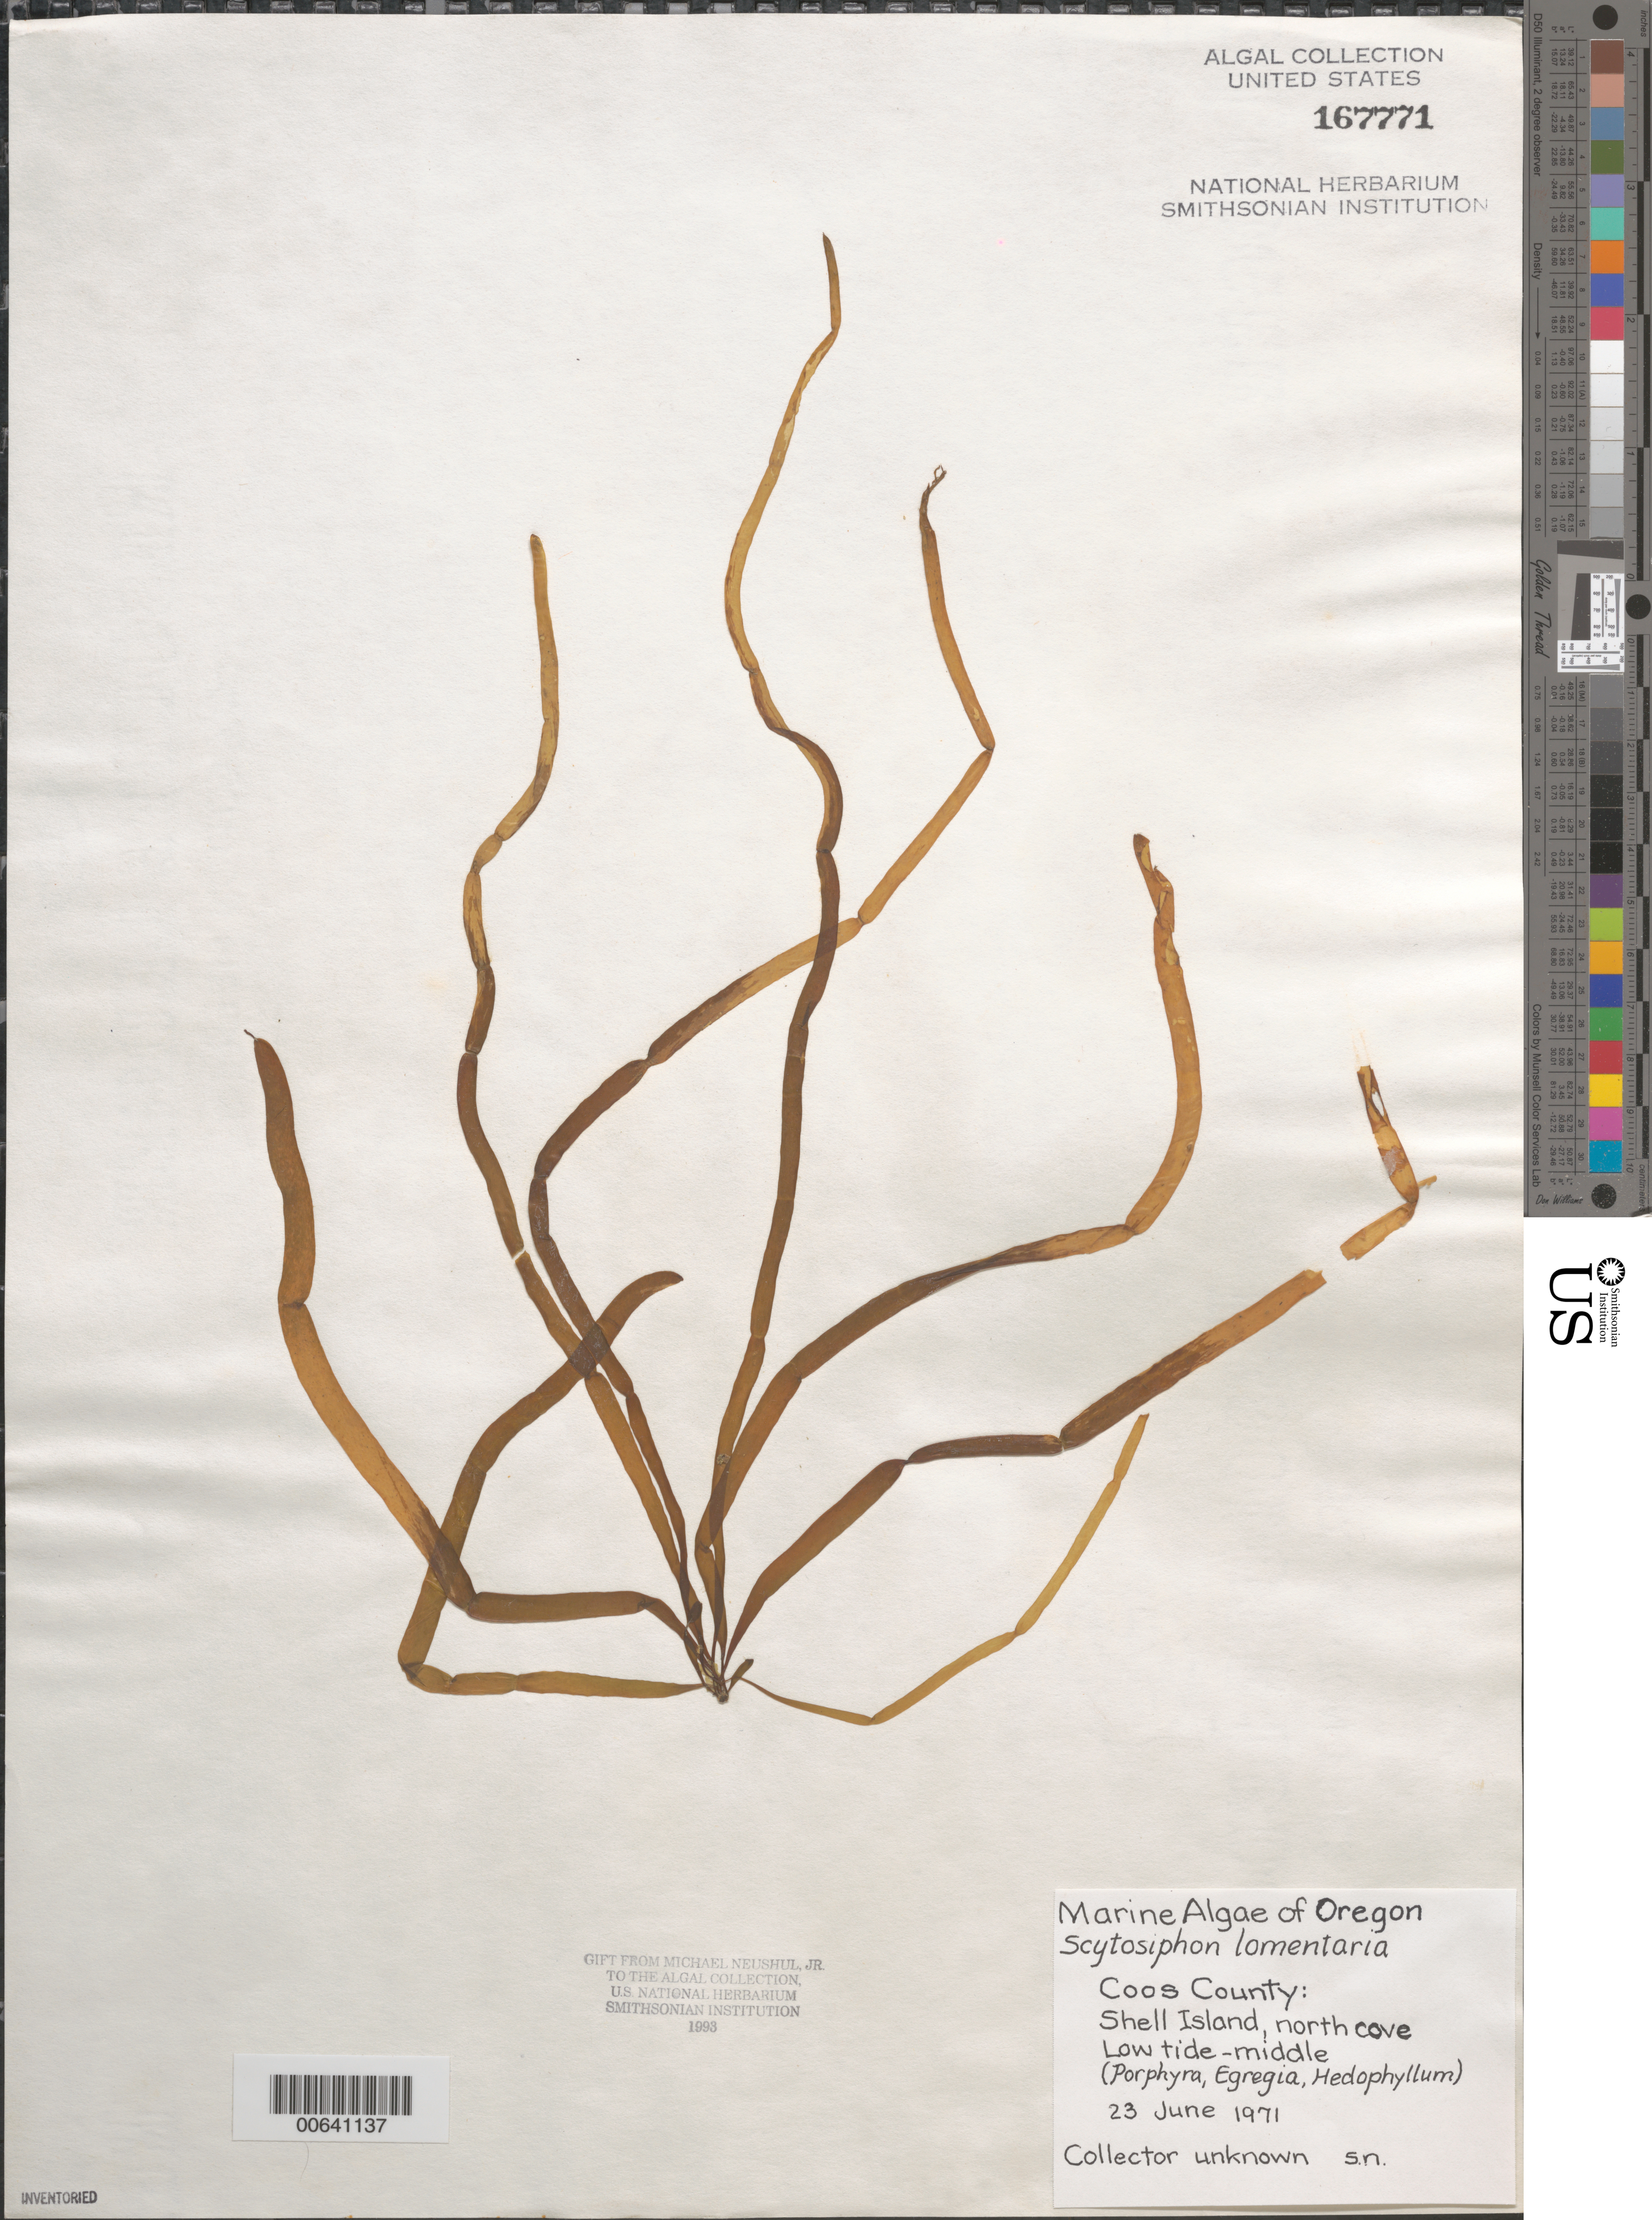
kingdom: Chromista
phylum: Ochrophyta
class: Phaeophyceae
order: Scytosiphonales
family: Scytosiphonaceae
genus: Scytosiphon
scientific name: Scytosiphon lomentaria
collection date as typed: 23 Jun 1971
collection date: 1971-06-23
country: United States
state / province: Oregon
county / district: Coos County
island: Shell Island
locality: North cove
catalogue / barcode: US 167771